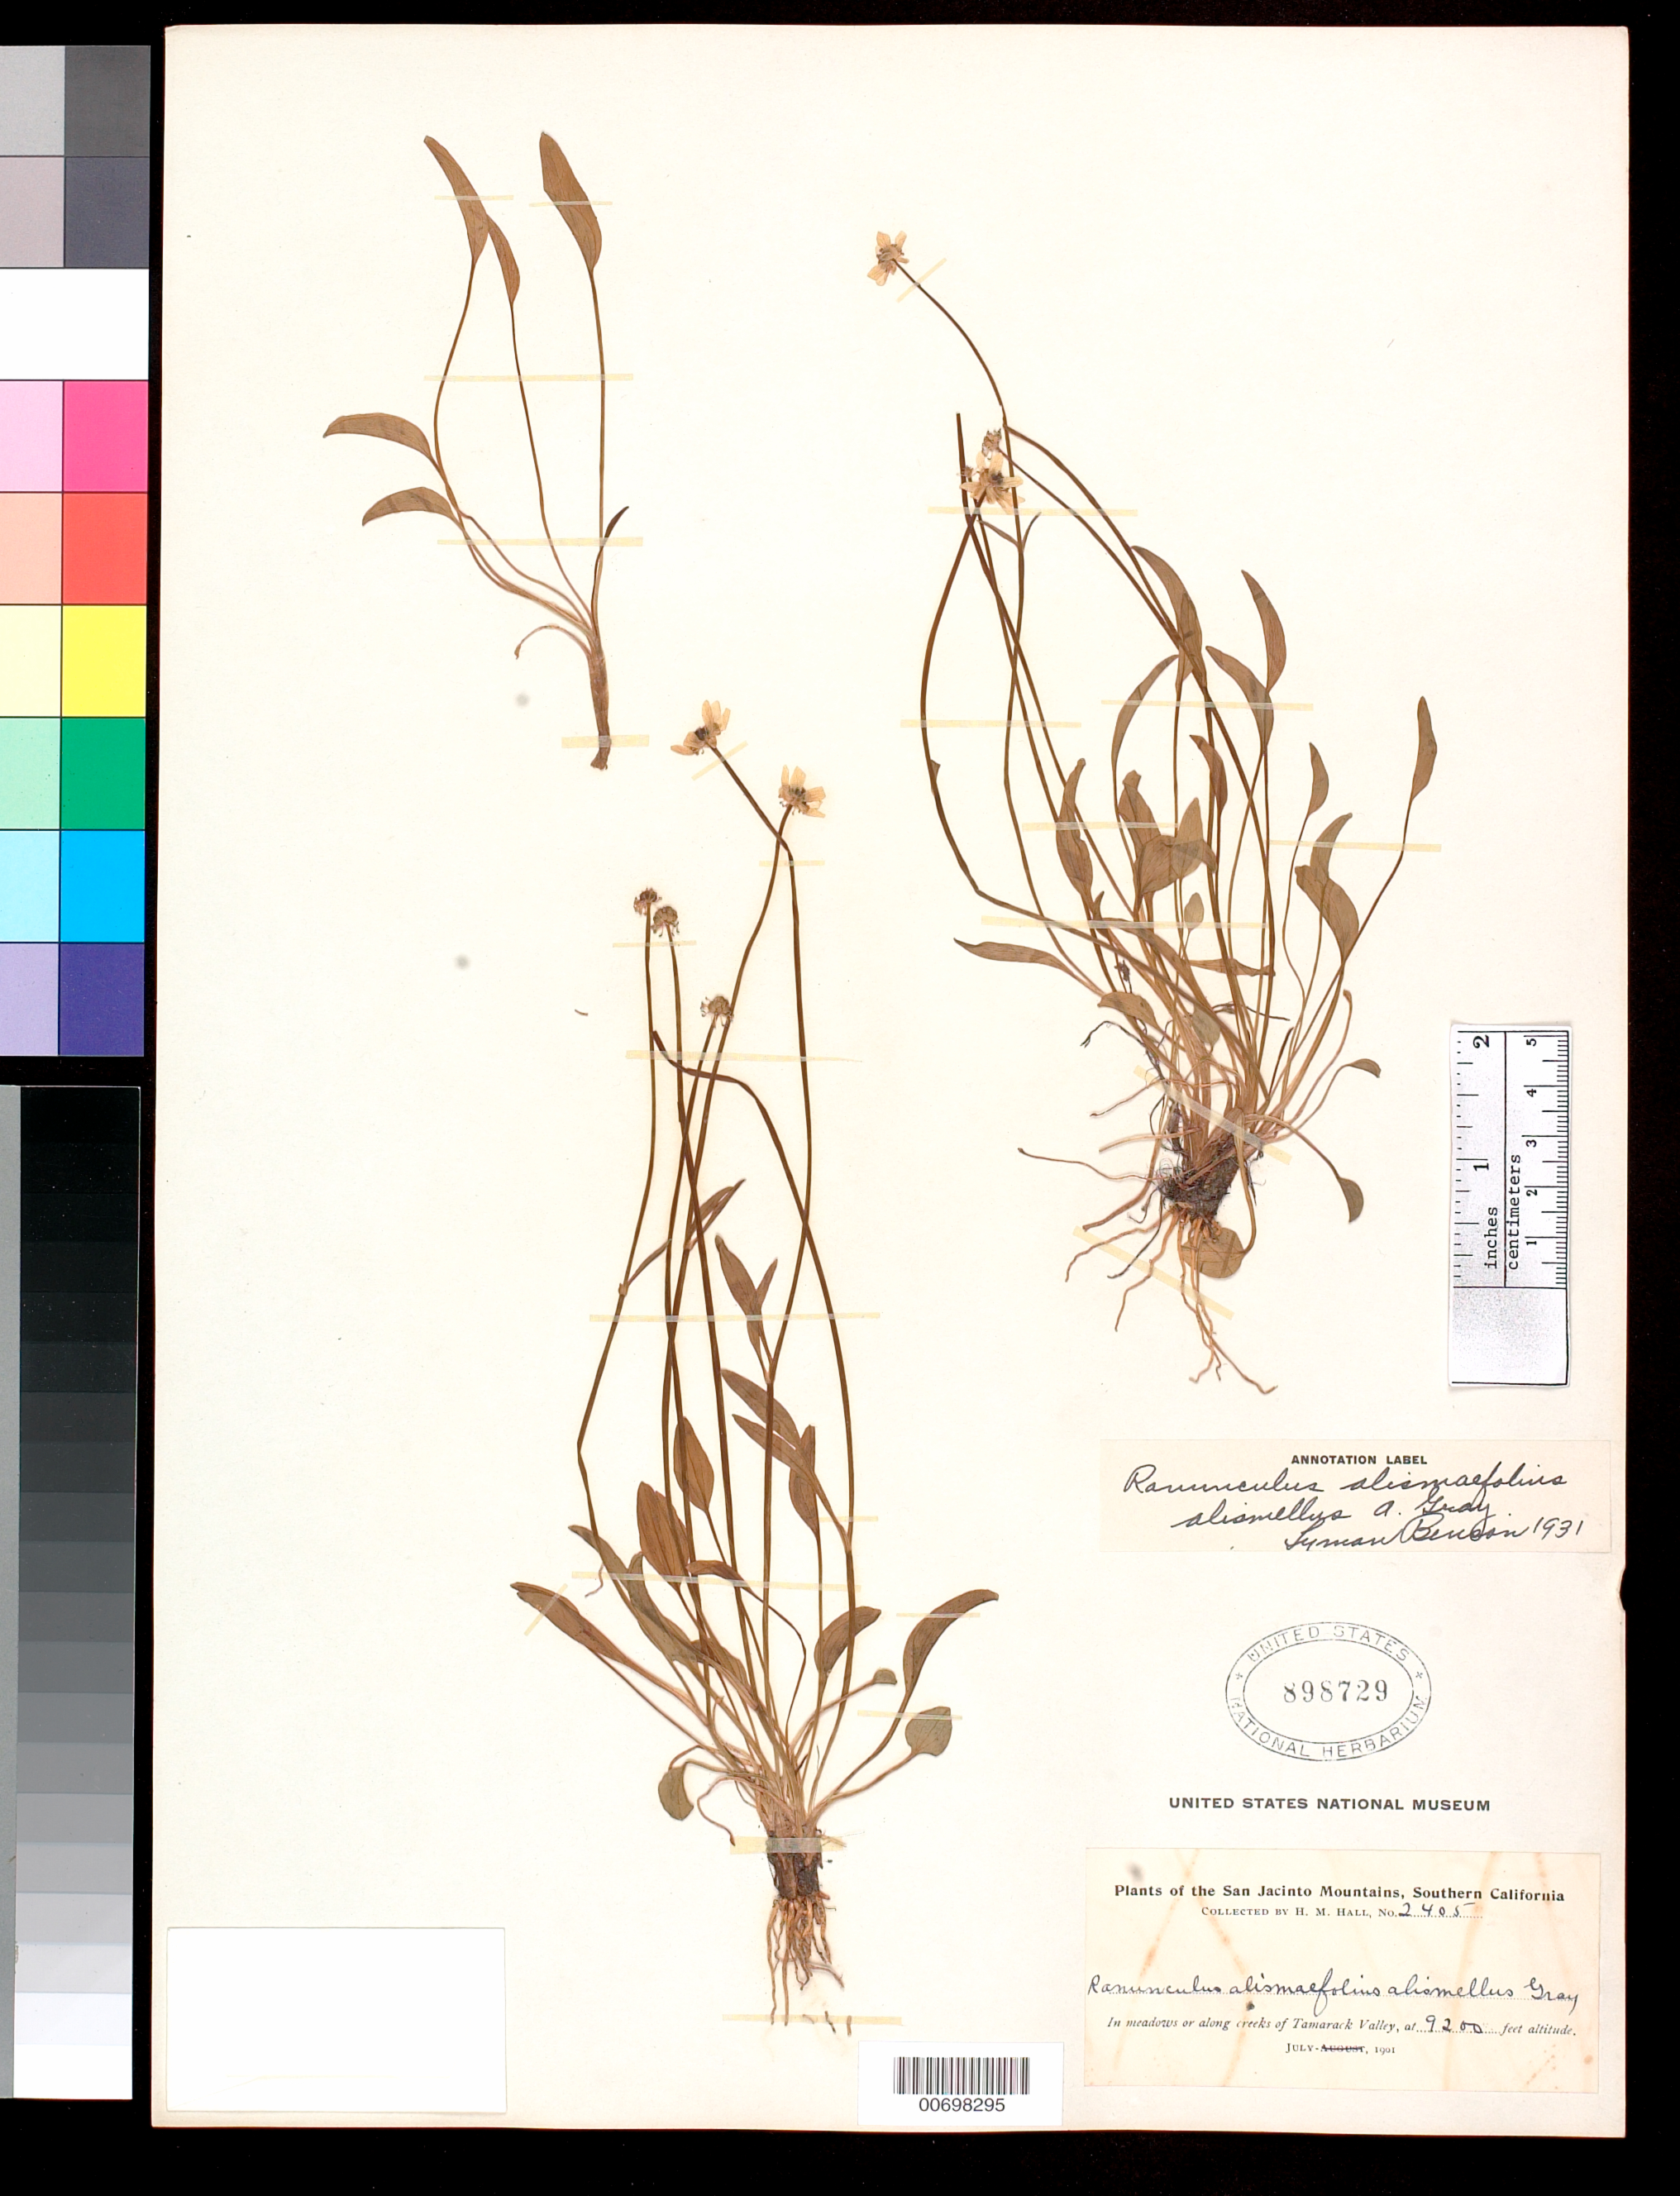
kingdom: Plantae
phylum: Tracheophyta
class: Magnoliopsida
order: Ranunculales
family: Ranunculaceae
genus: Ranunculus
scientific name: Ranunculus alismifolius var. alismellus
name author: A. Gray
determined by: Benson, L. D., (POM), Pomona College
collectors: H. M. Hall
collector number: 2405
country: United States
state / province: California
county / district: Riverside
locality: San Jacinto Mts., in meadows or along creeks of Tamarack Valley.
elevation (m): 2804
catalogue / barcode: US 898729